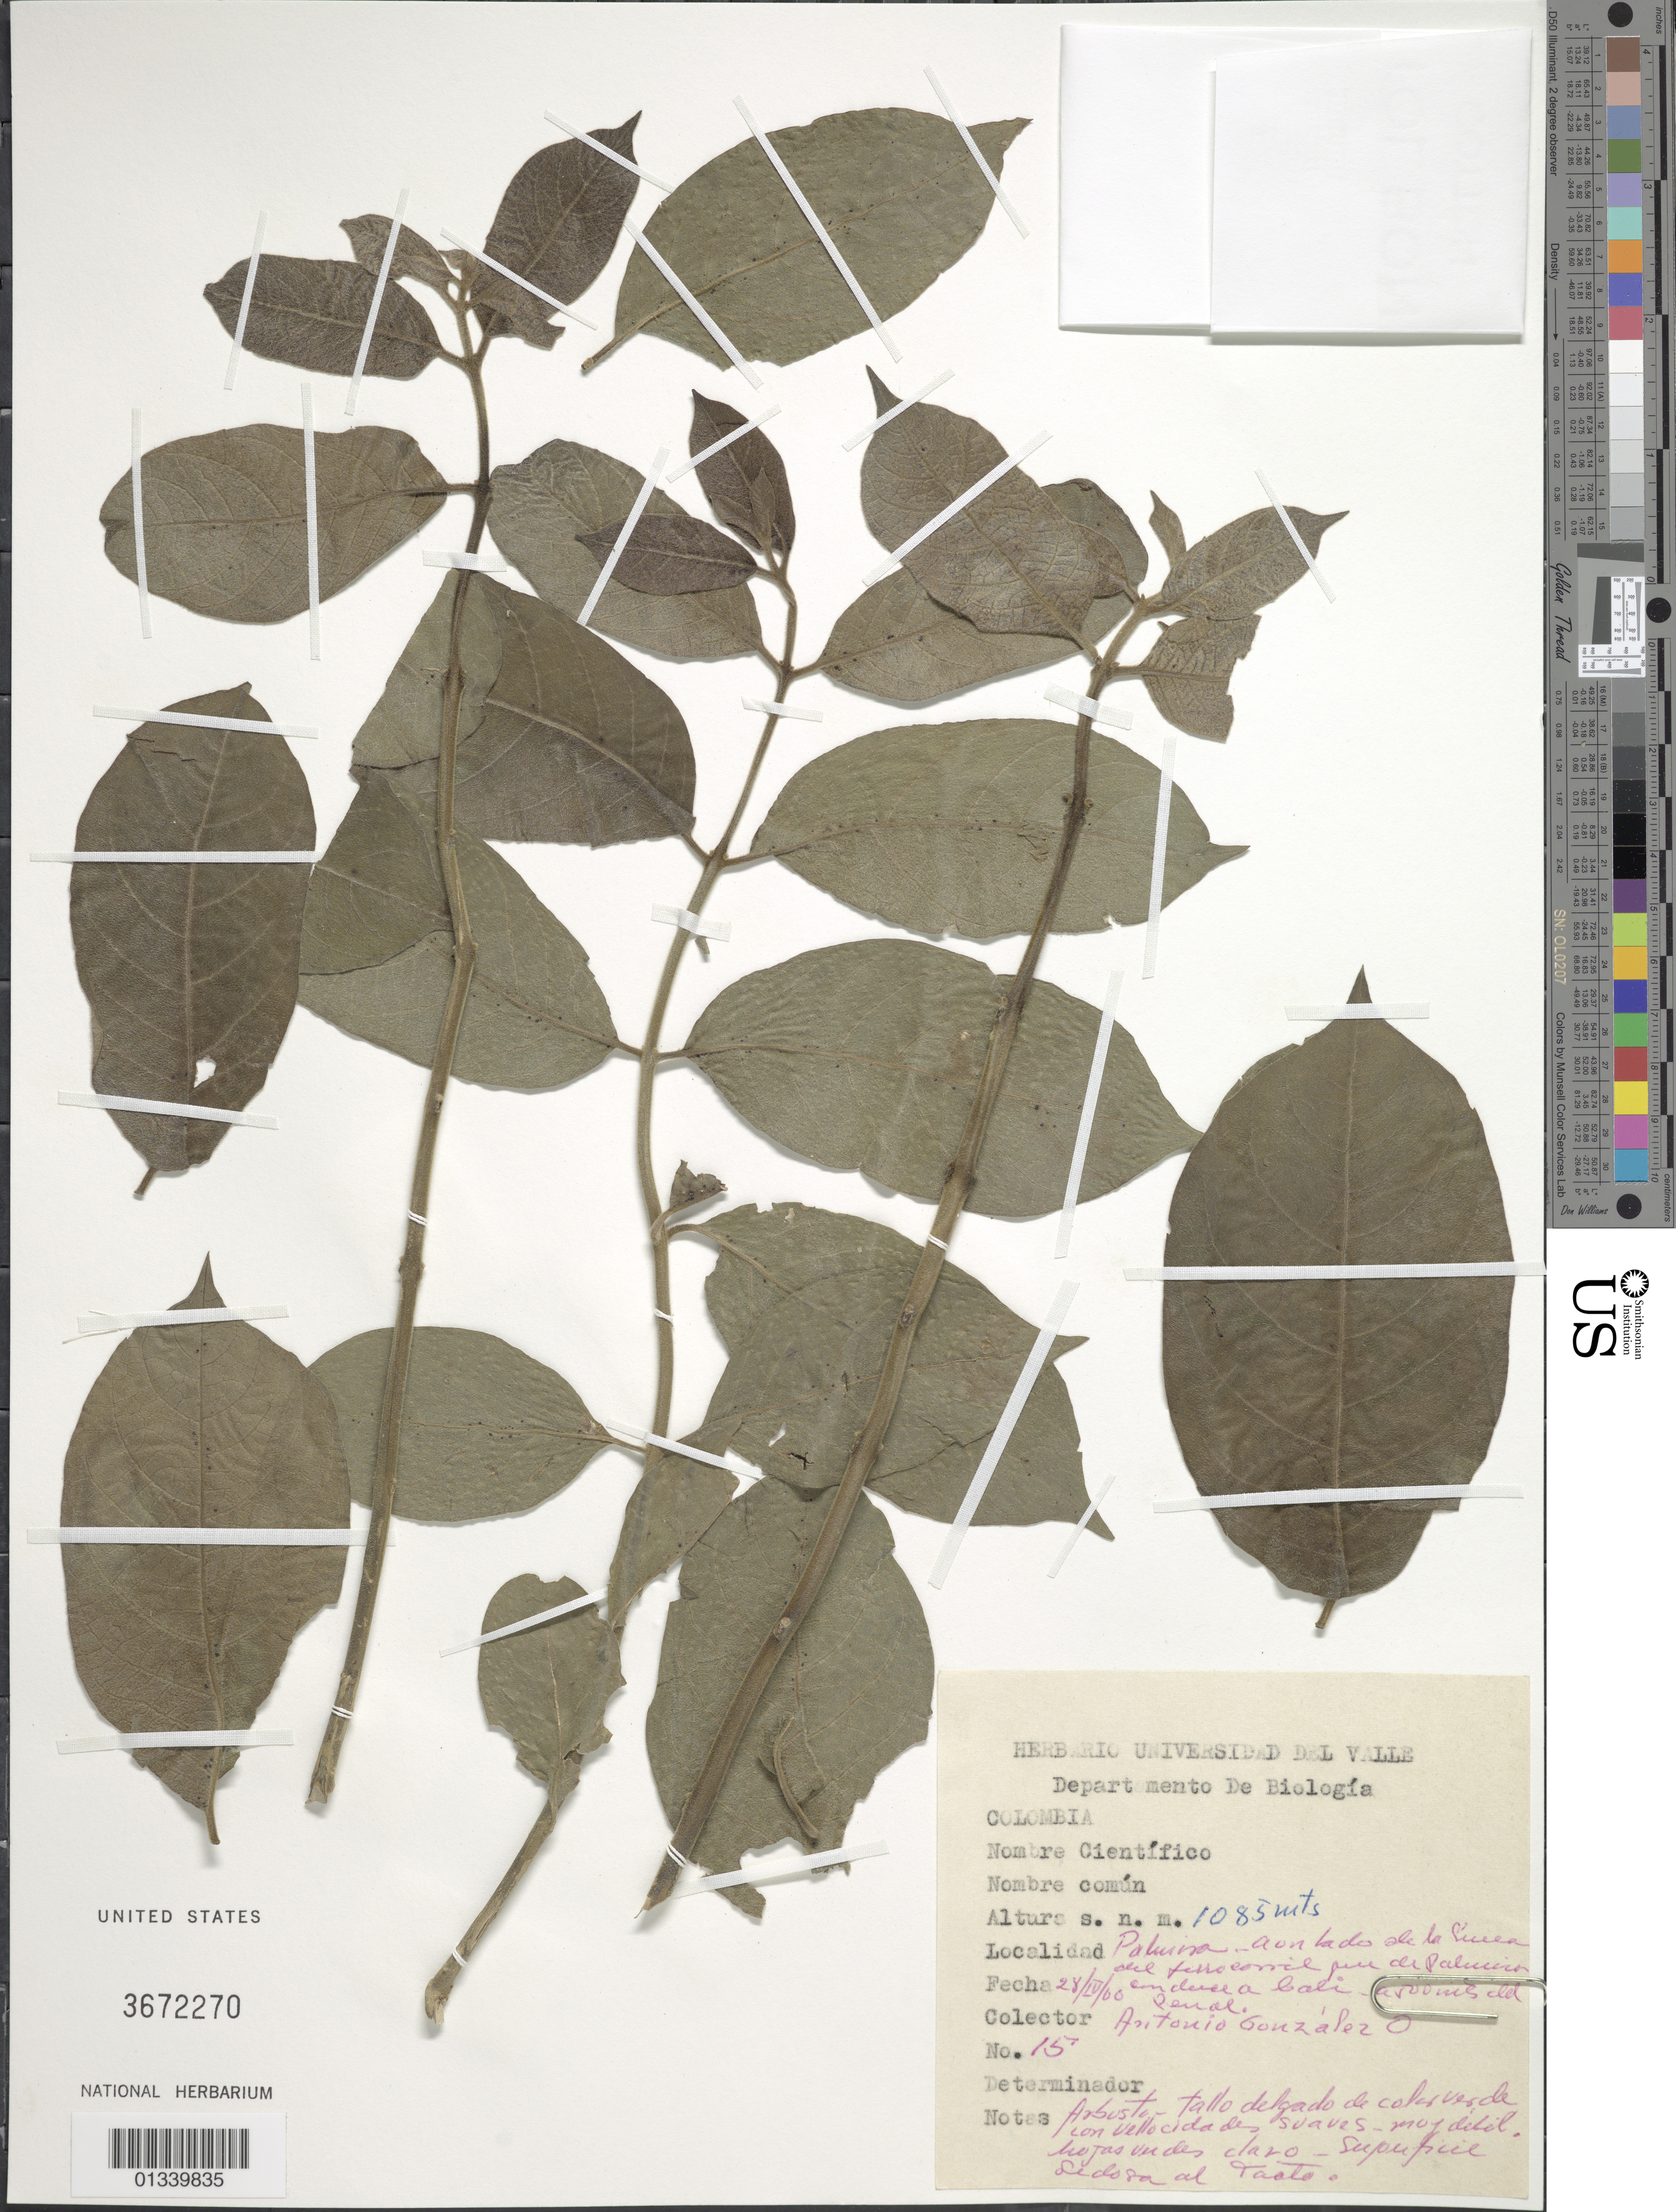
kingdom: Plantae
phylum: Tracheophyta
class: Magnoliopsida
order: Lamiales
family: Lamiaceae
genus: Aegiphila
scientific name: Aegiphila sp.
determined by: Londoño-Echeverri, Y.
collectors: A. Gonzalez O.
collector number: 15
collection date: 1900-10-28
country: Colombia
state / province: Valle del Cauca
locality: Dolmira-aunlado de La Linea del ferrecarril que de Palmira conducea calli. A 500 mts del penal.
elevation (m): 1085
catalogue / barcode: US 3672270